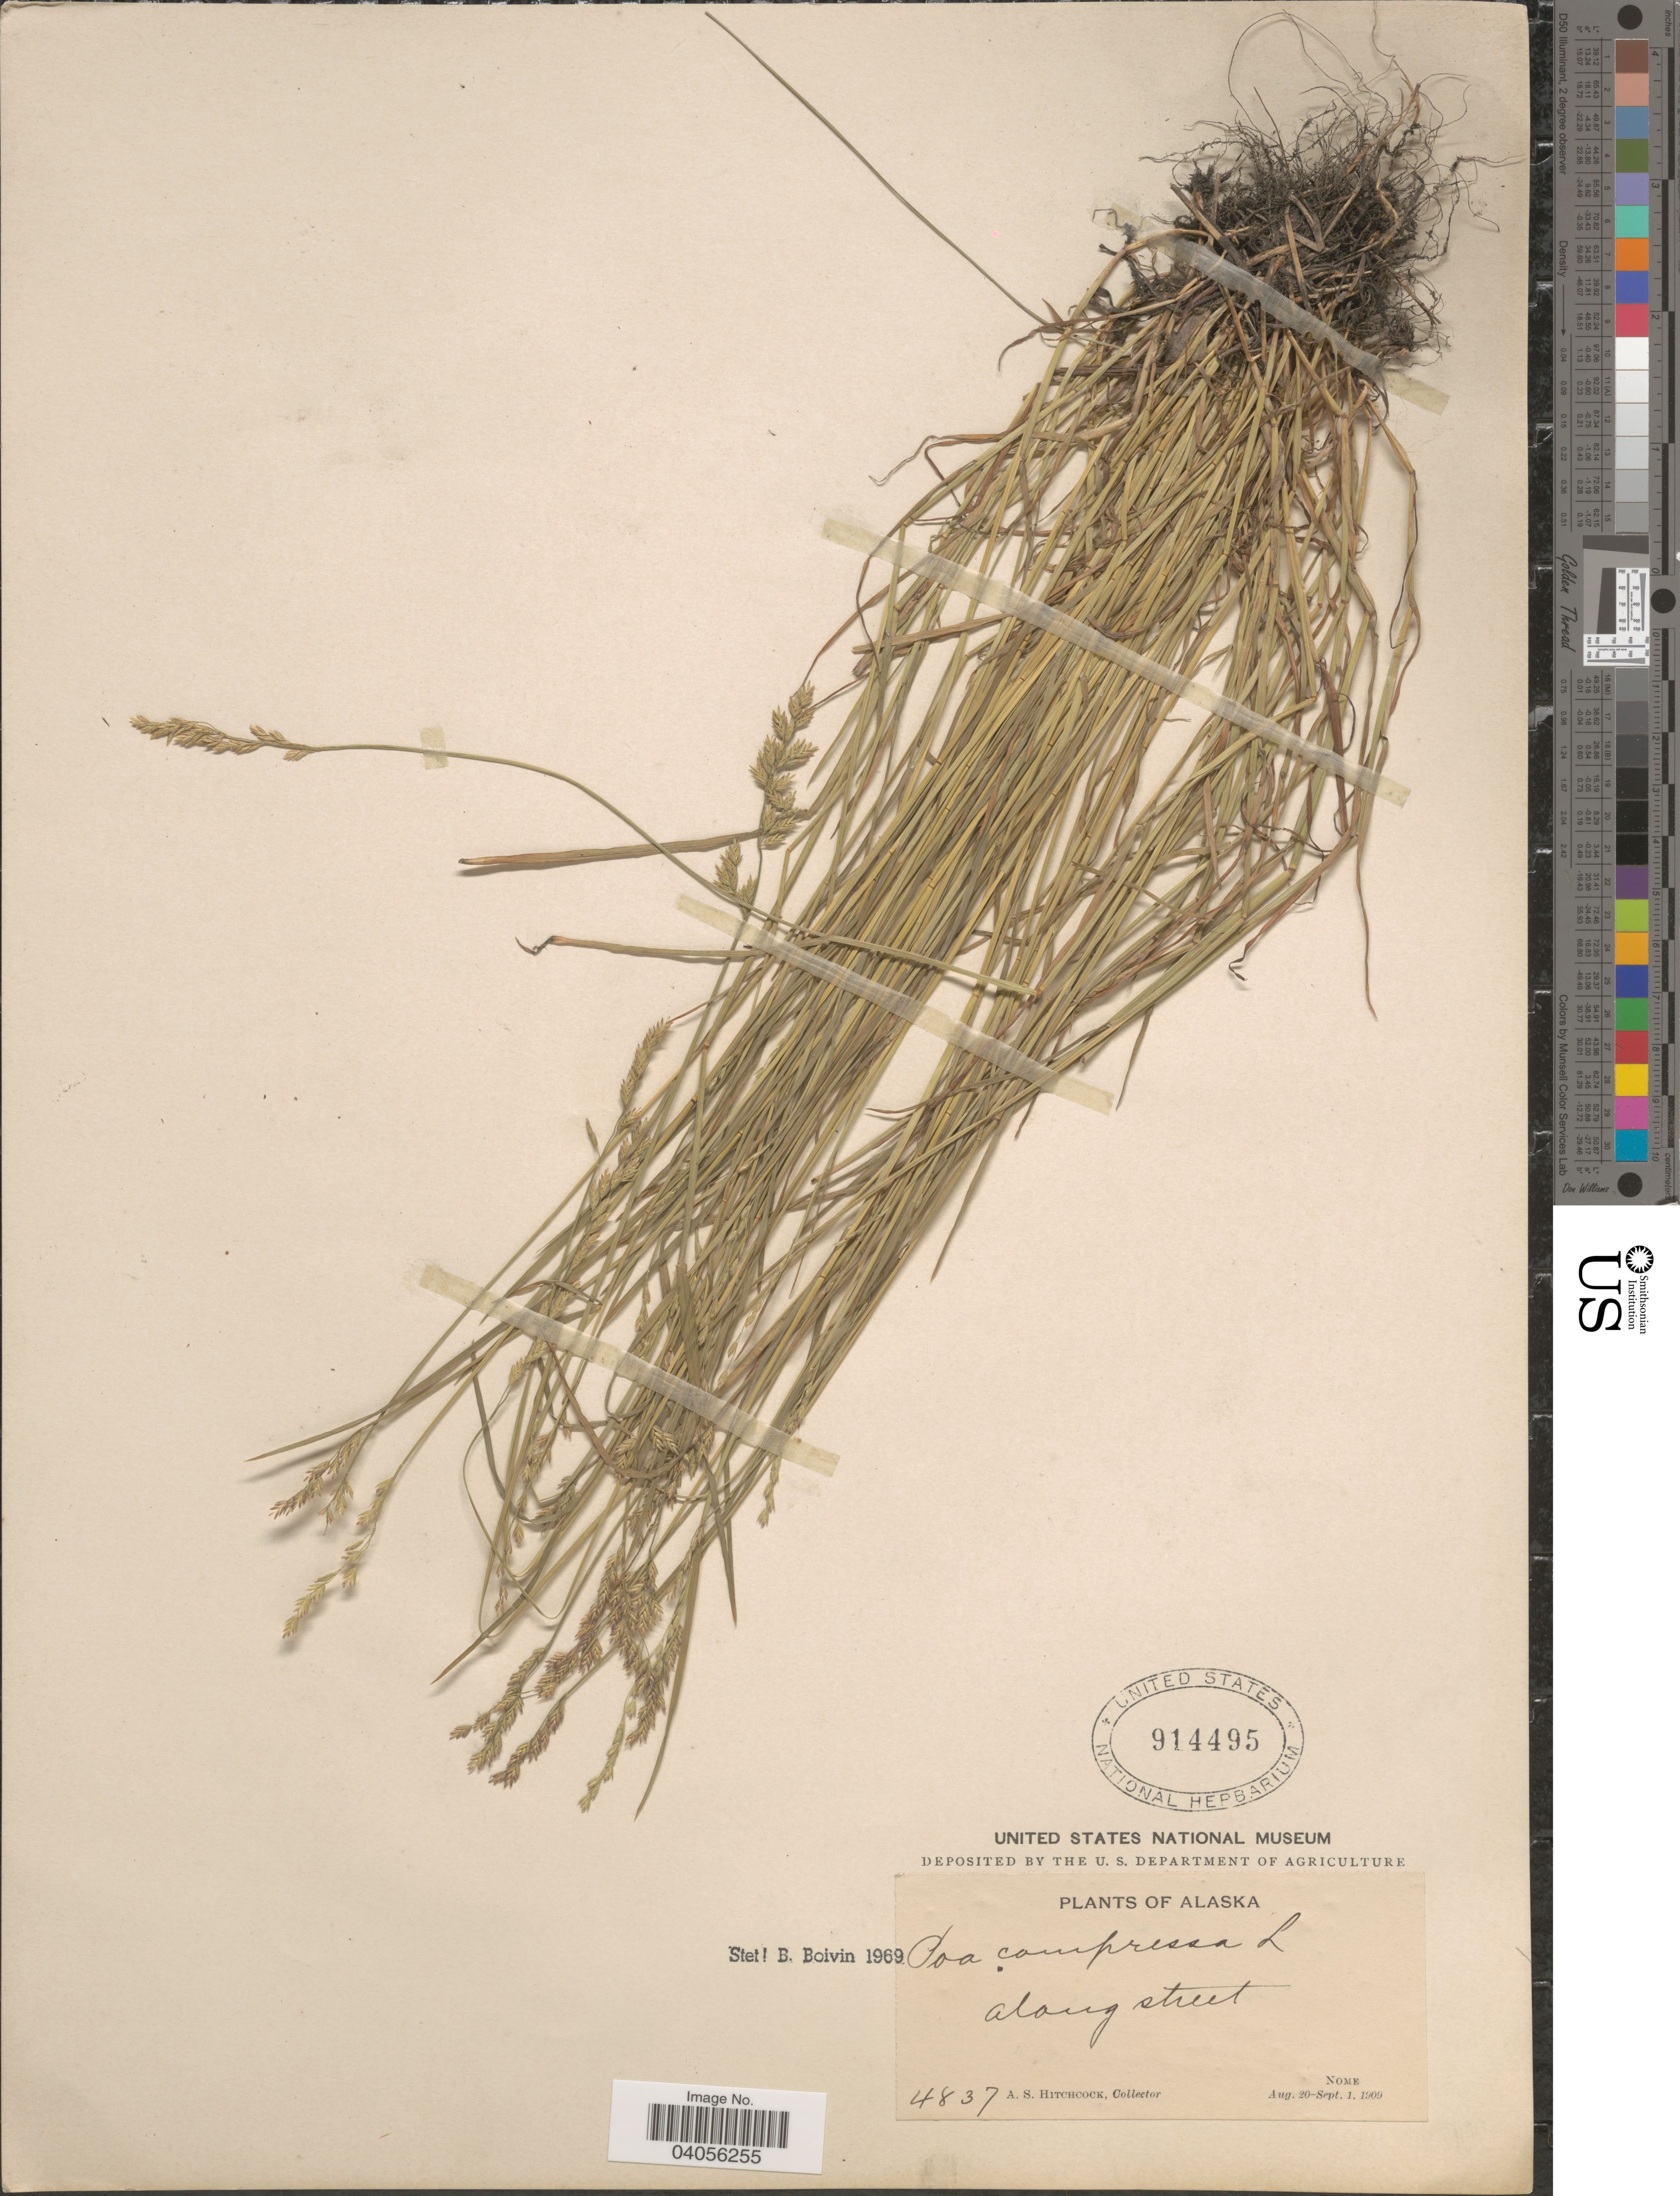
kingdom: Plantae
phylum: Tracheophyta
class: Liliopsida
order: Poales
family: Poaceae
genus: Poa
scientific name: Poa compressa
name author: L.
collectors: A. S. Hitchcock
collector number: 4837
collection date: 1909-08-20/1909-09-01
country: United States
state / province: Alaska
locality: Nome.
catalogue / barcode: US 914495